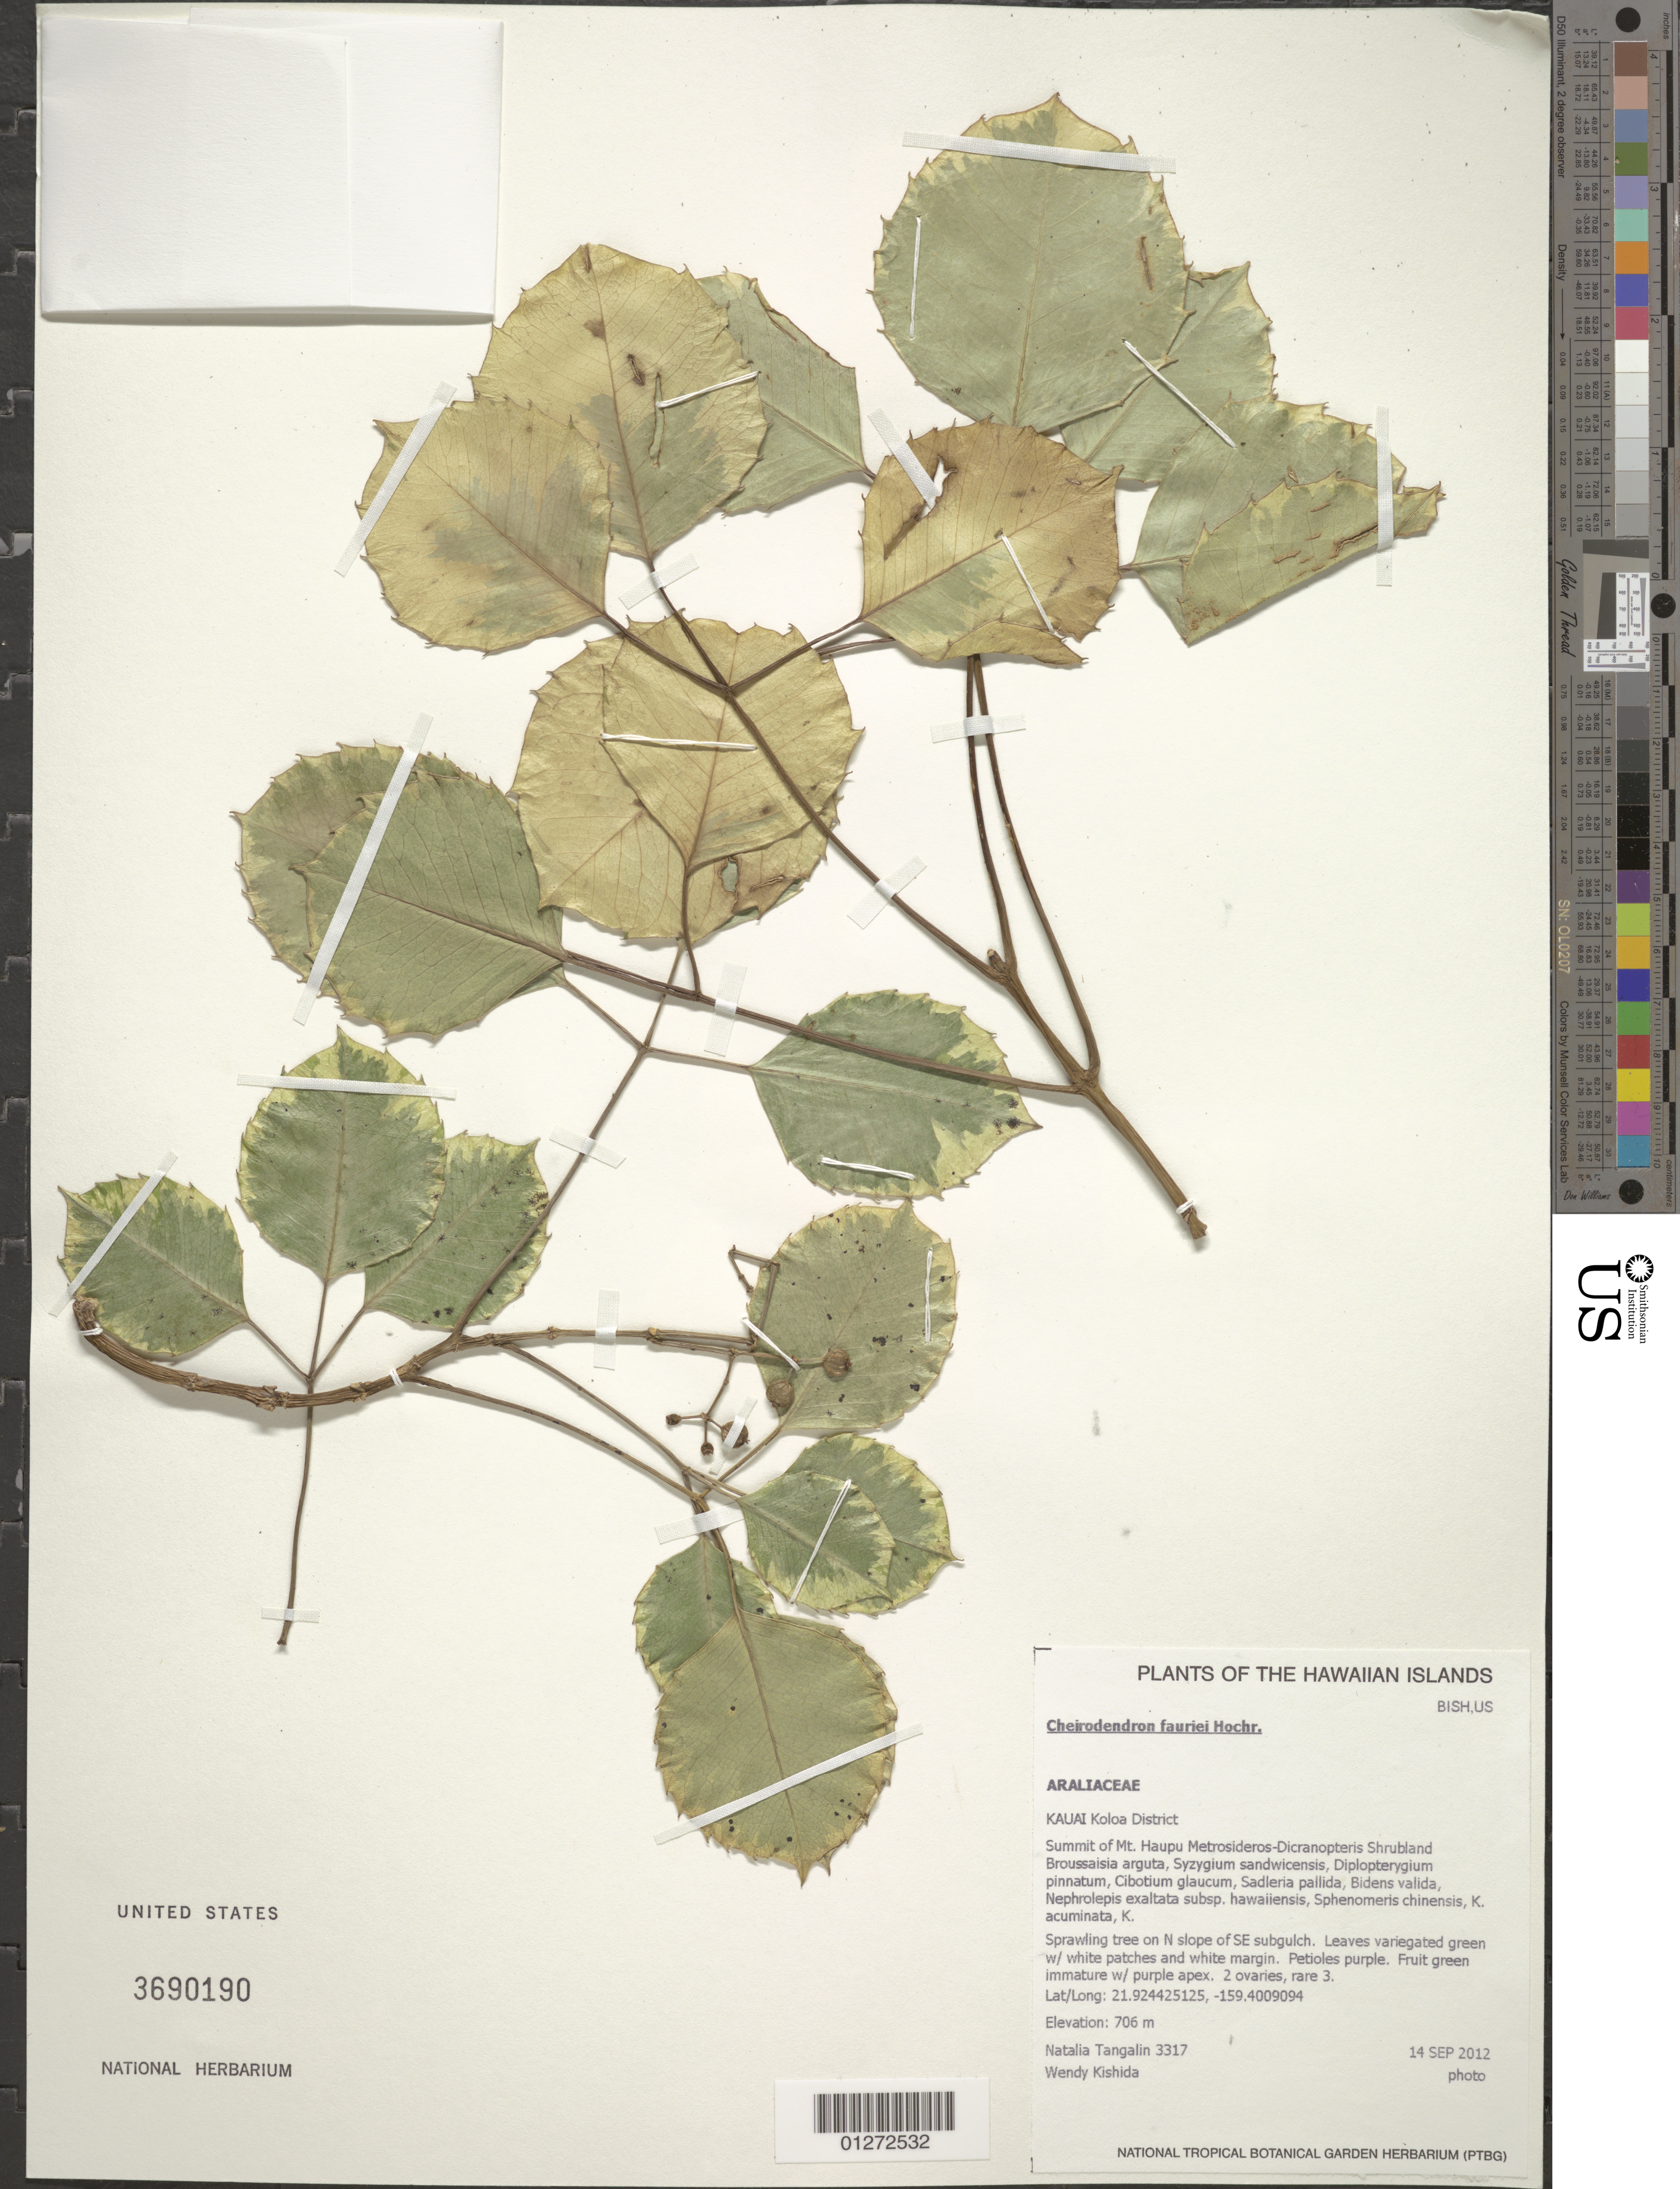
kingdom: Plantae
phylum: Tracheophyta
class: Magnoliopsida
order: Apiales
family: Araliaceae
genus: Cheirodendron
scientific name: Cheirodendron fauriei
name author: Hochr.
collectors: N. Tangalin & W. Kishida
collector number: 3317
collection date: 2012-09-14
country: United States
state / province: Hawaii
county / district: Kauai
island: Kaua'i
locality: Koloa District, Summit of Mt. Haupu.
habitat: Shrubland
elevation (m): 706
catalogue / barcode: US 3690190